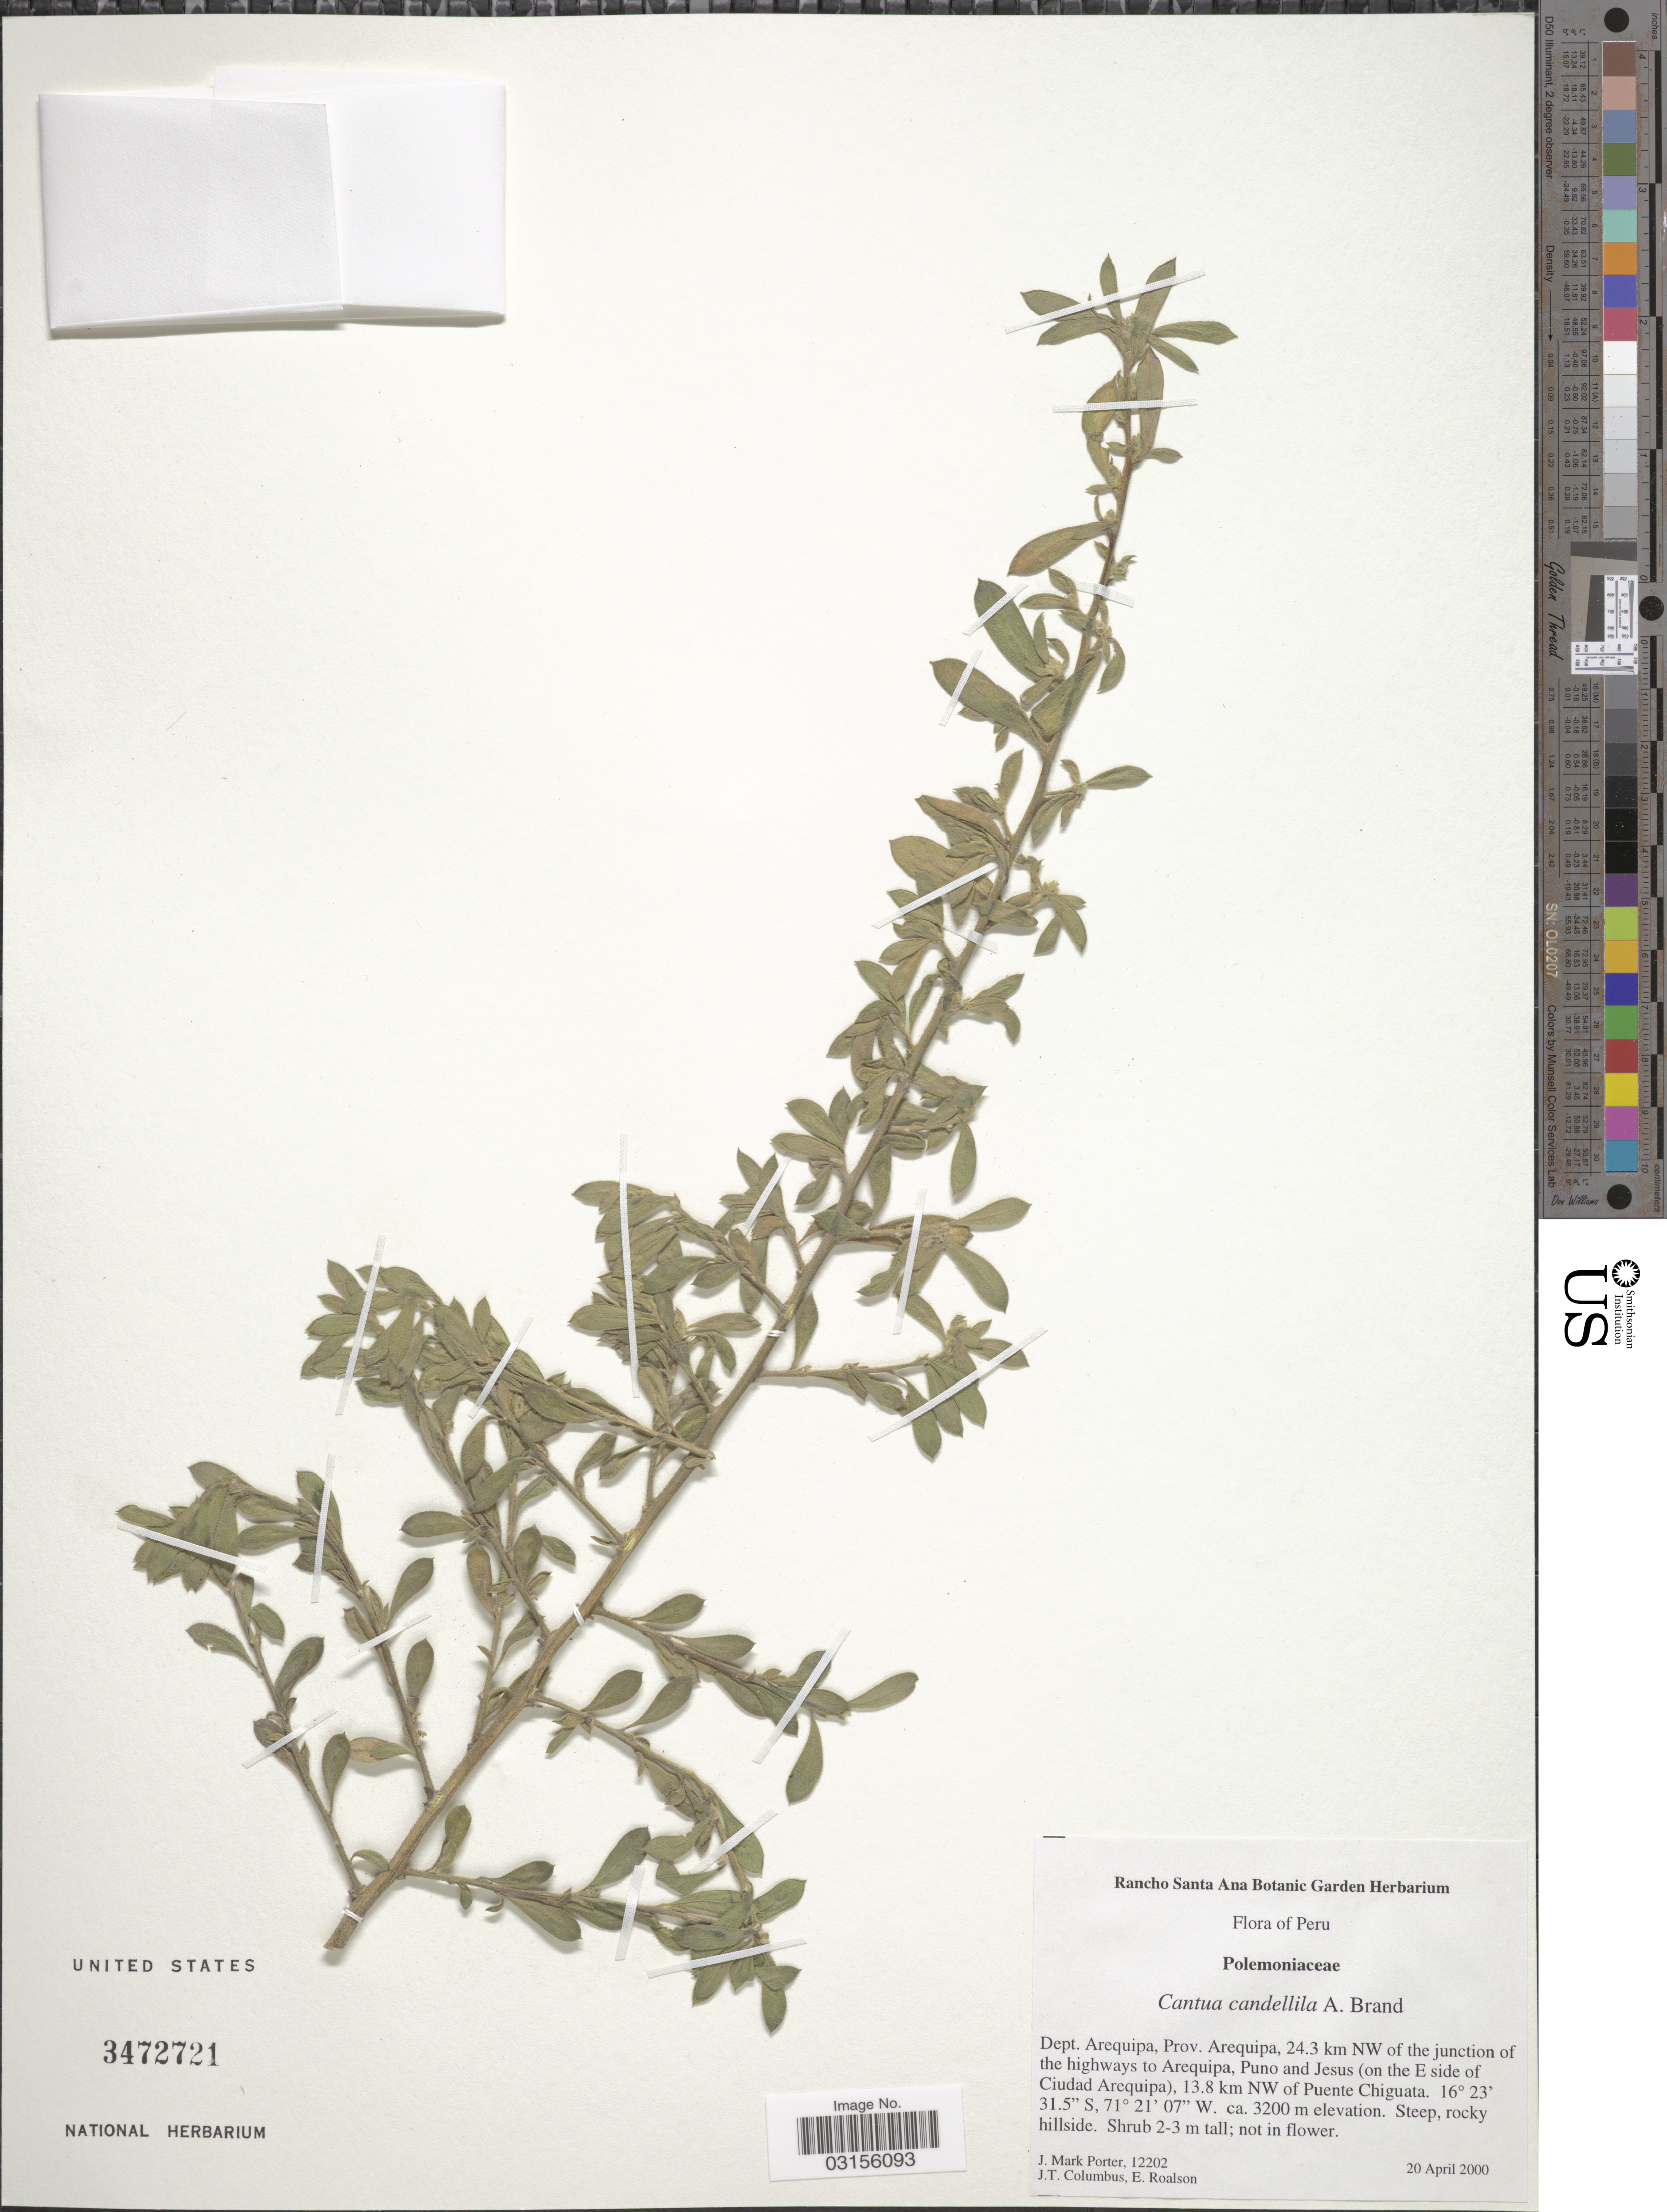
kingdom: Plantae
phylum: Tracheophyta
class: Magnoliopsida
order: Ericales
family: Polemoniaceae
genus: Cantua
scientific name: Cantua candelilla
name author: Brand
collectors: J. M. Porter, J. T. Columbus & E. H. Roalson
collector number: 12202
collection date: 2000-04-20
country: Peru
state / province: Arequipa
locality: Dept. Arequipa, Prov. Arequipa, 24.3 km NW of the junction of the highways to Arequipa, Puno and Jesus (on the side of Ciudad Arequipa).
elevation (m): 3200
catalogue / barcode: US 3472721